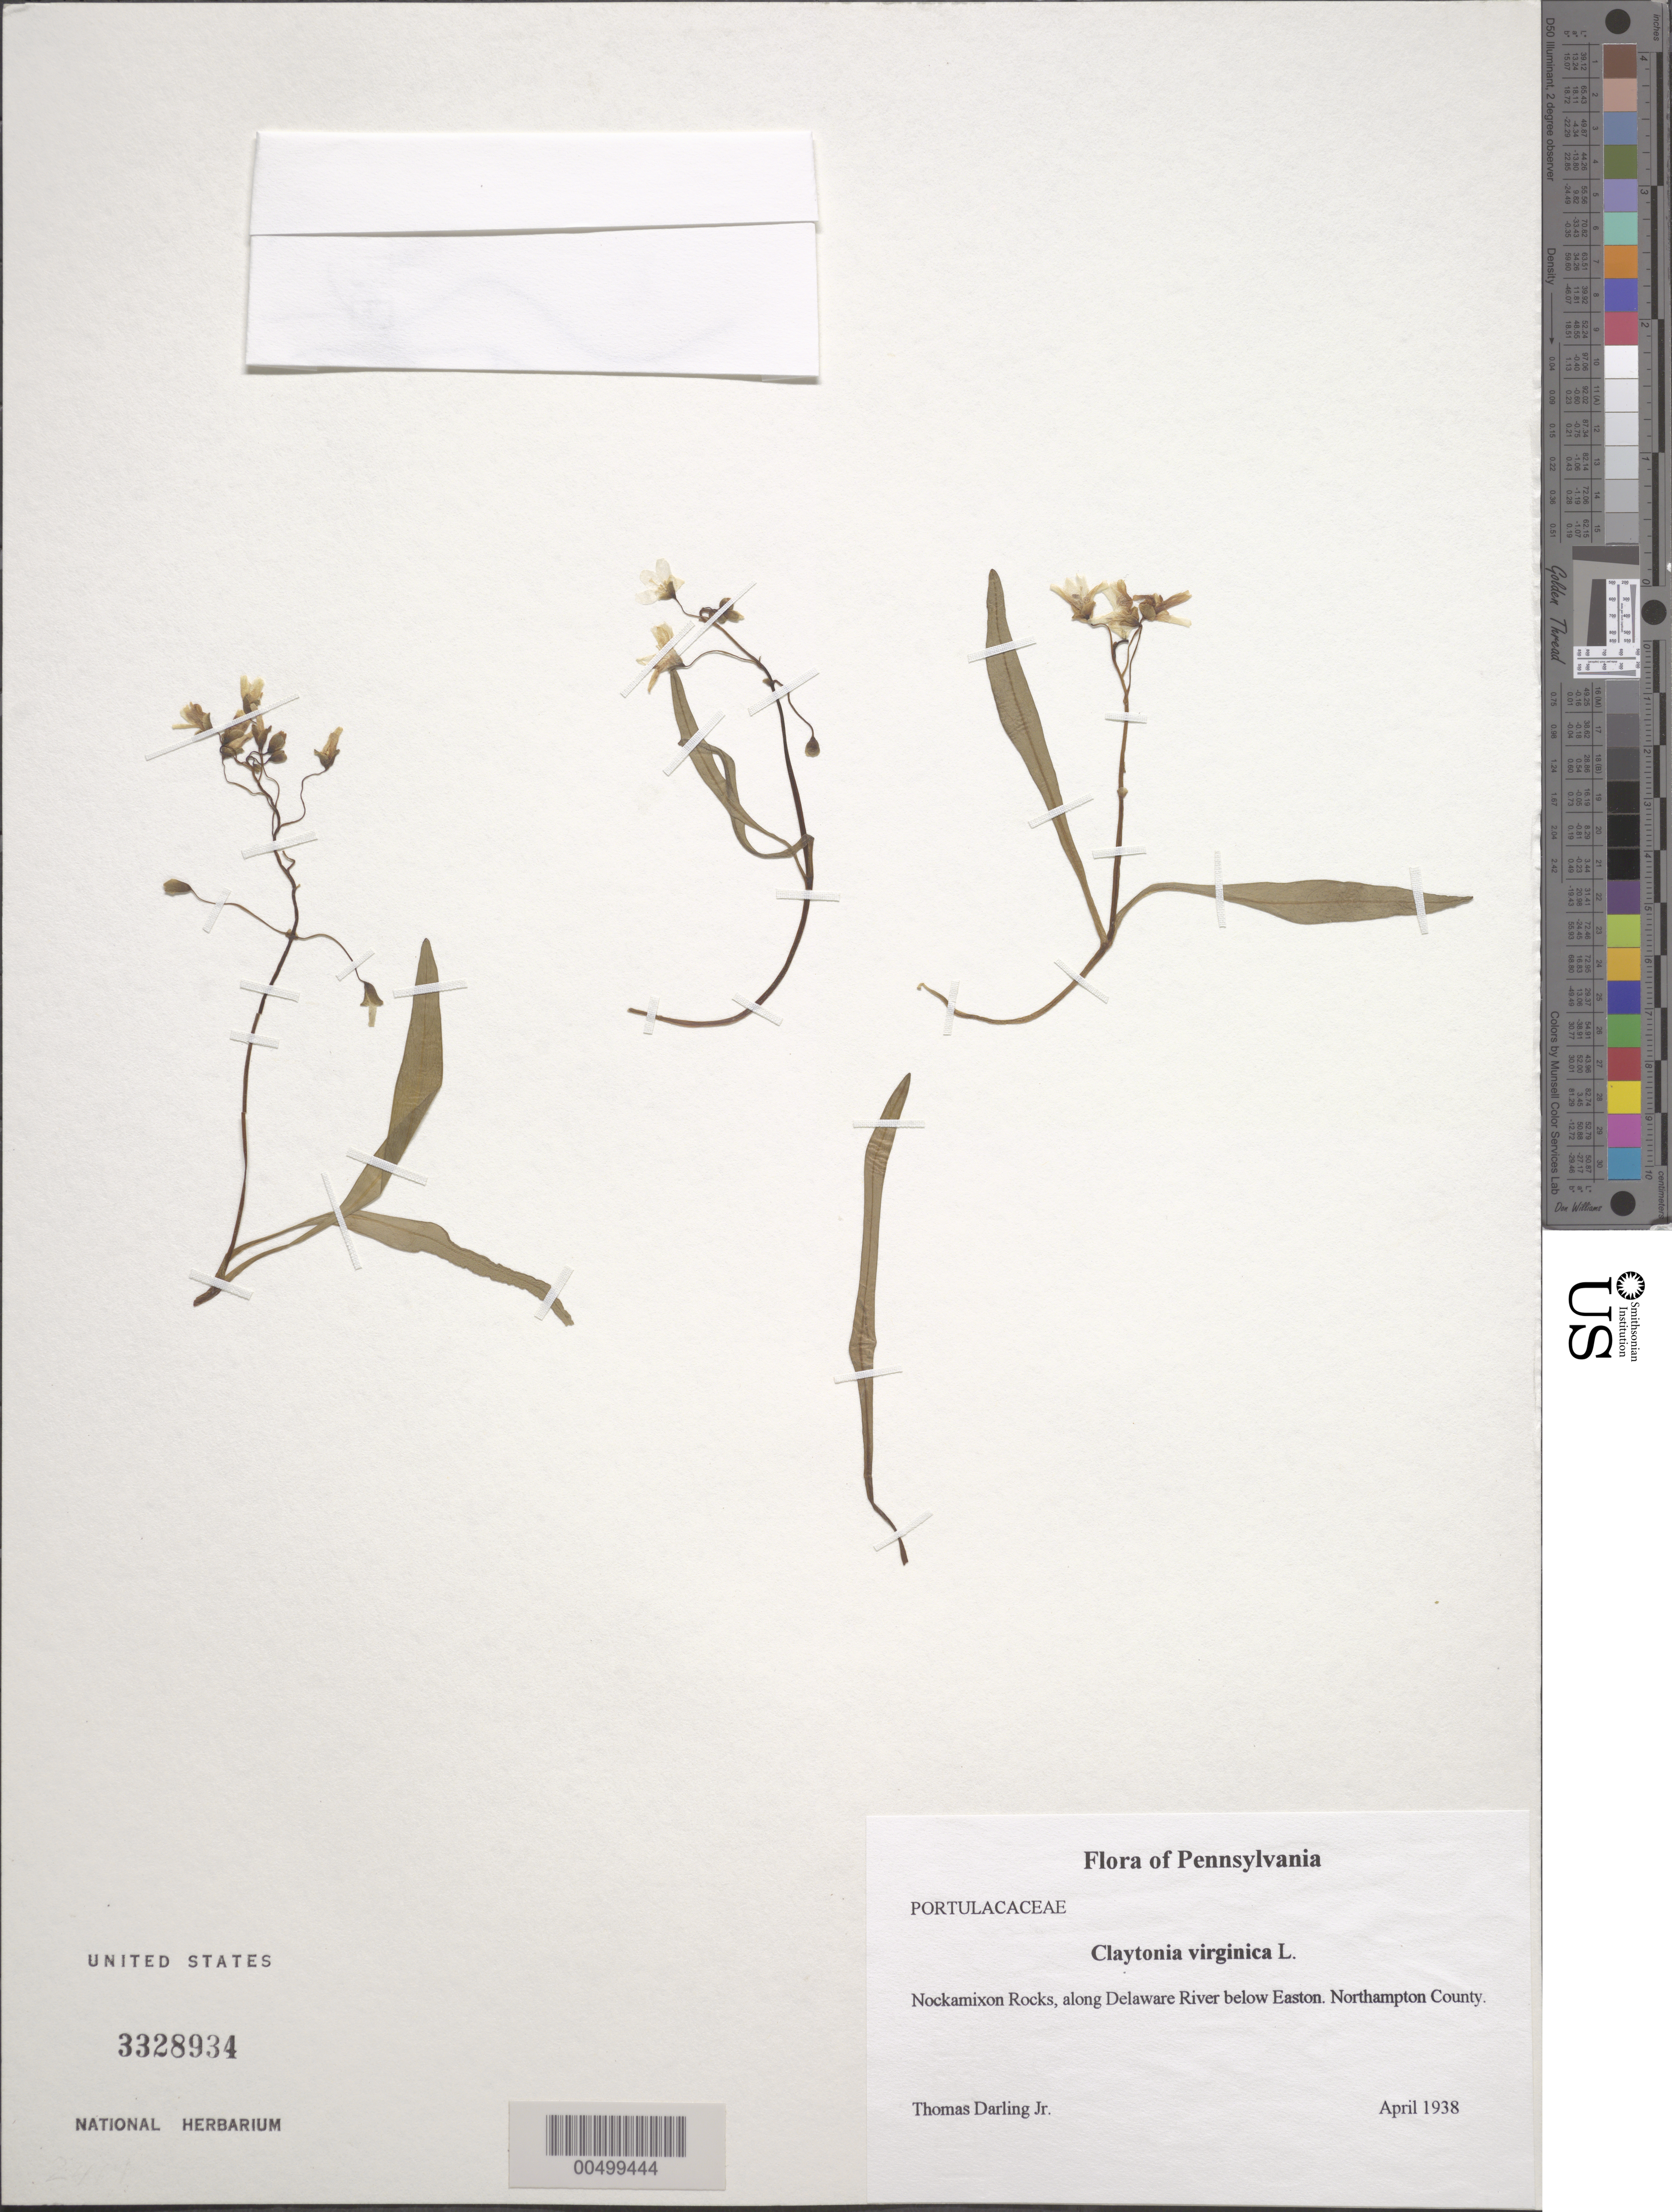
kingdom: Plantae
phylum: Tracheophyta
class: Magnoliopsida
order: Caryophyllales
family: Montiaceae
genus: Claytonia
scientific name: Claytonia virginica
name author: L.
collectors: T. Darling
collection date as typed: Apr 1938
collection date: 1938-04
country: United States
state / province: Pennsylvania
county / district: Northampton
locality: Nockamixon Rocks, along Delaware River below Easton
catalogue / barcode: US 3328934